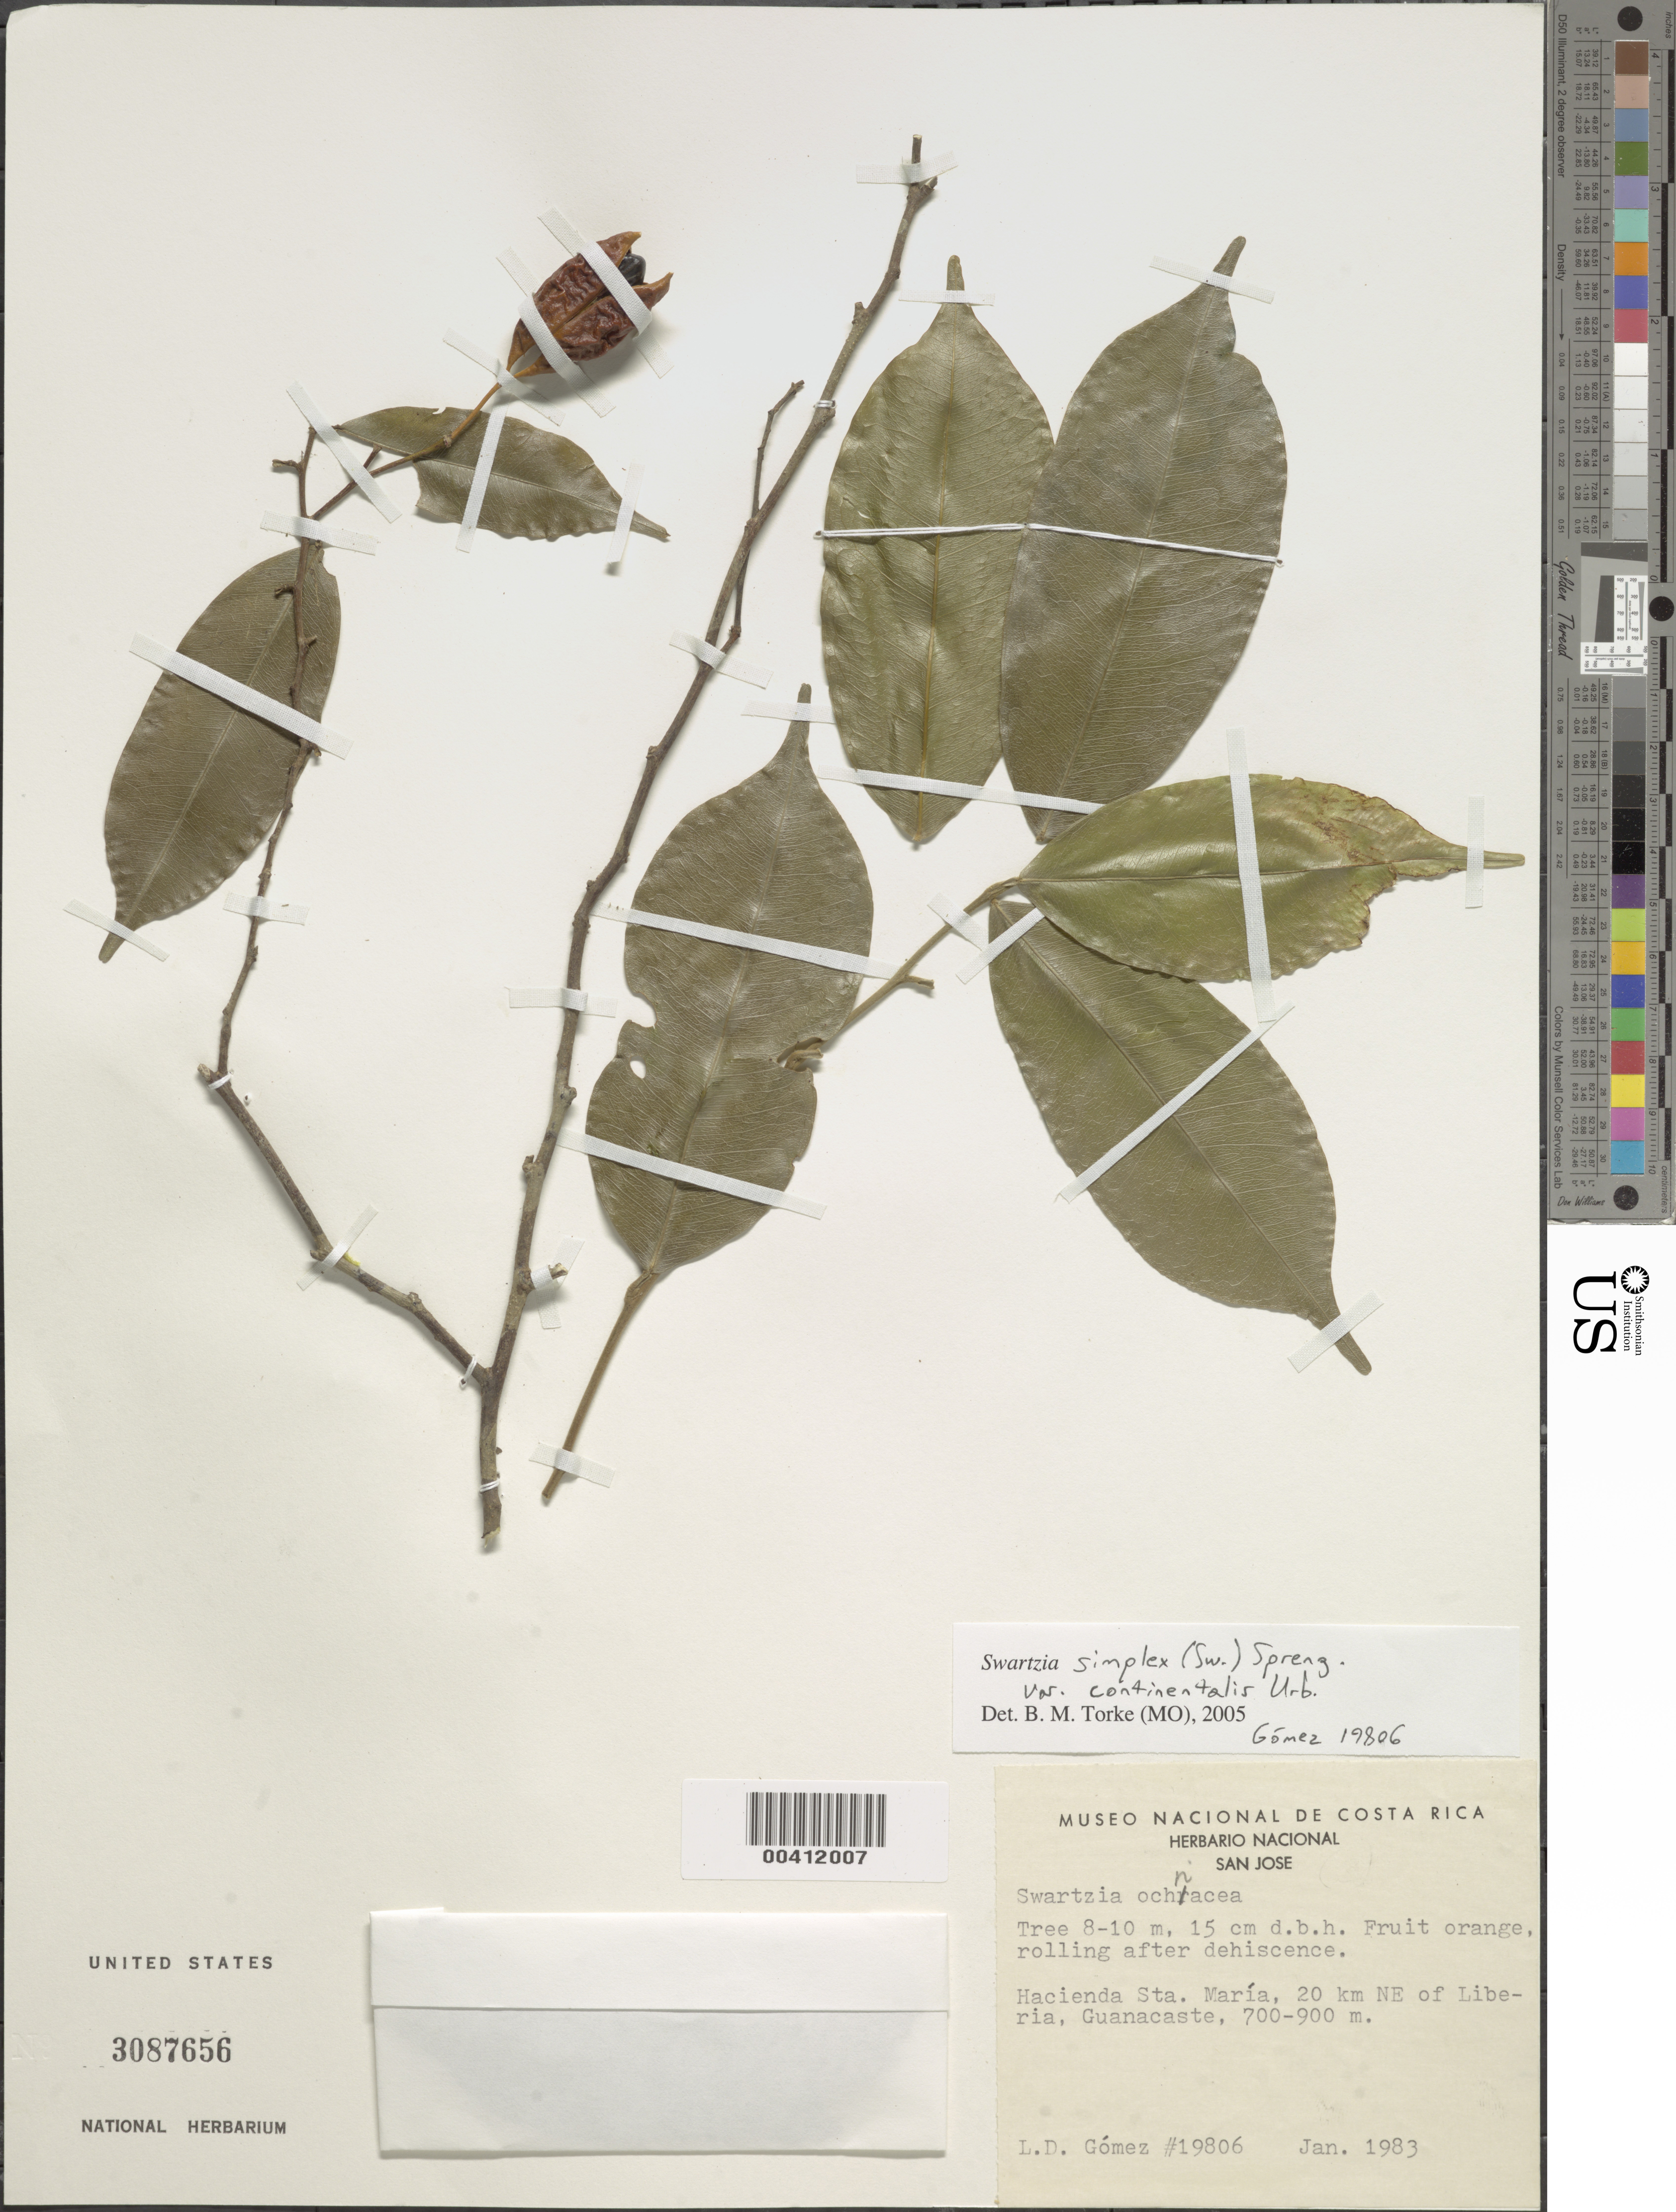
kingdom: Plantae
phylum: Tracheophyta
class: Magnoliopsida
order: Fabales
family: Fabaceae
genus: Swartzia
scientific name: Swartzia simplex var. ochnacea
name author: (DC.) R.S. Cowan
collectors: L. D. Gómez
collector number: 19806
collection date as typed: Jan 1983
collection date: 1983-01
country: Costa Rica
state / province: Guanacaste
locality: Hacienda Sta. Maria, 20 km NE of Liberia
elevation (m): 700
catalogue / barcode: US 3087656